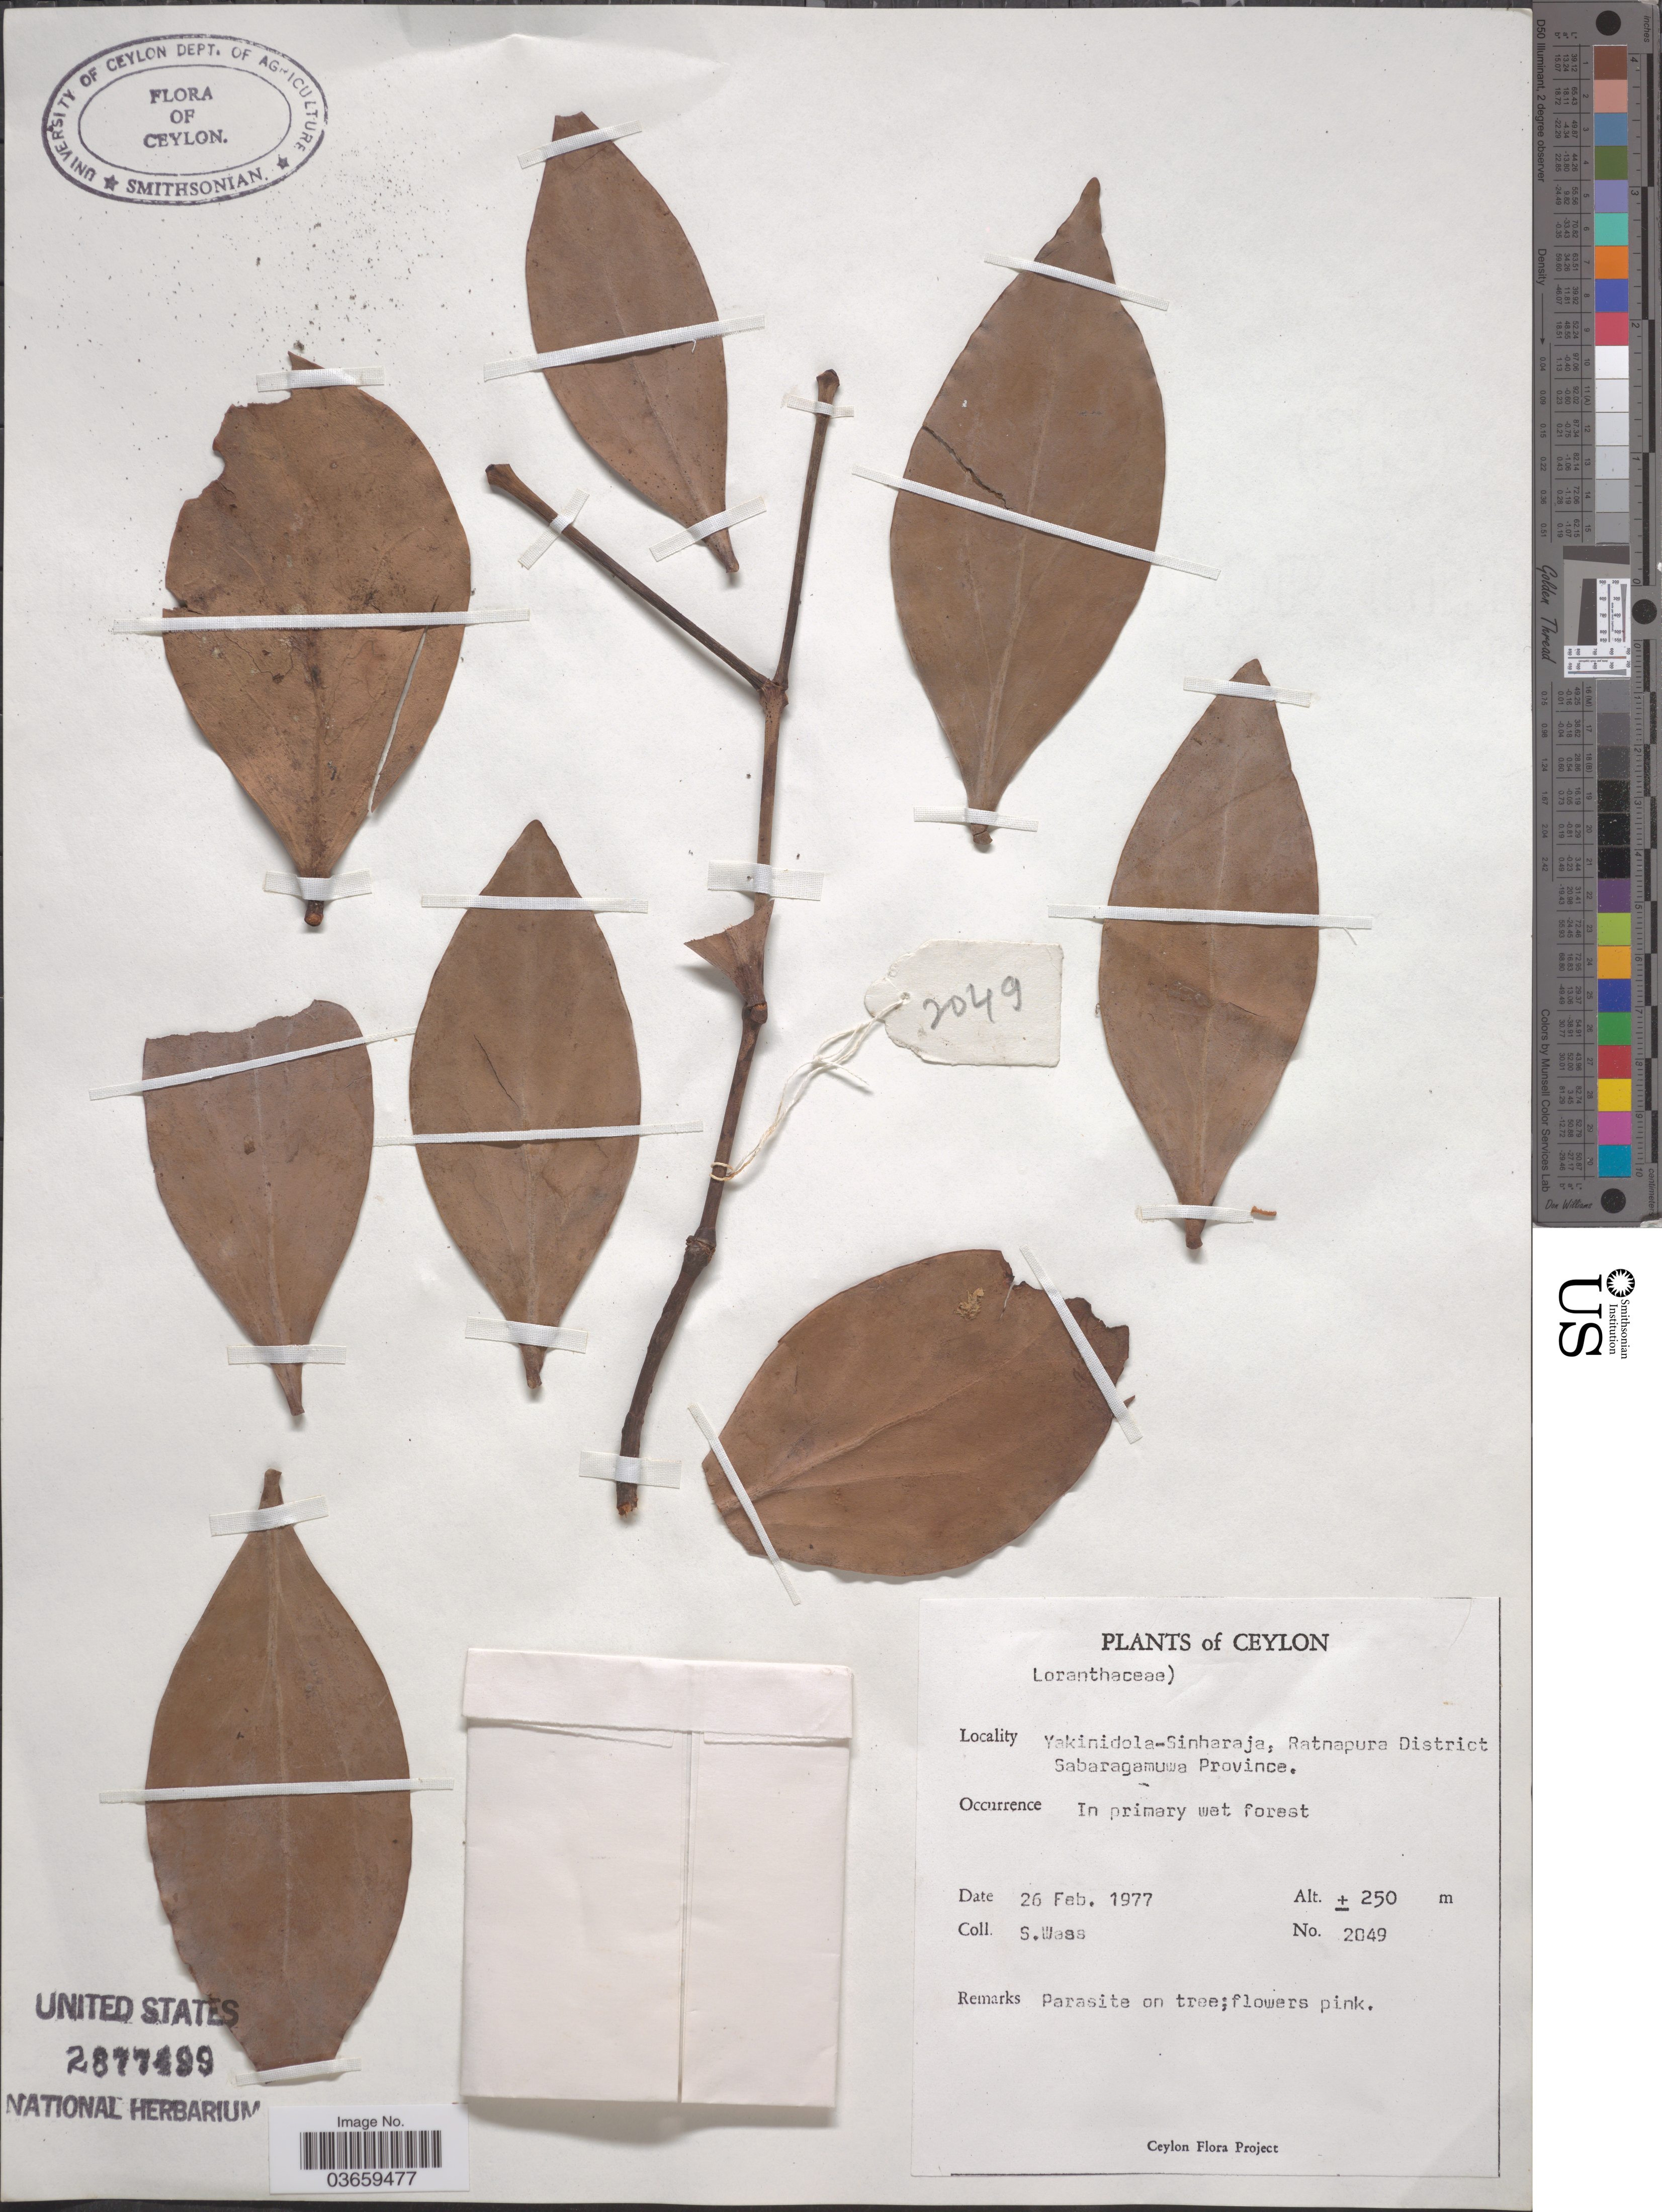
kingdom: Plantae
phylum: Tracheophyta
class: Magnoliopsida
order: Santalales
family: Loranthaceae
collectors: S. Wass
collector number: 2049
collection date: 1977-02-26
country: Sri Lanka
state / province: Sabaragamuwa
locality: Ceylon. Yakinidola-Sinharaja, Ratnapura District.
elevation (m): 250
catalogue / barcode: US 2877499